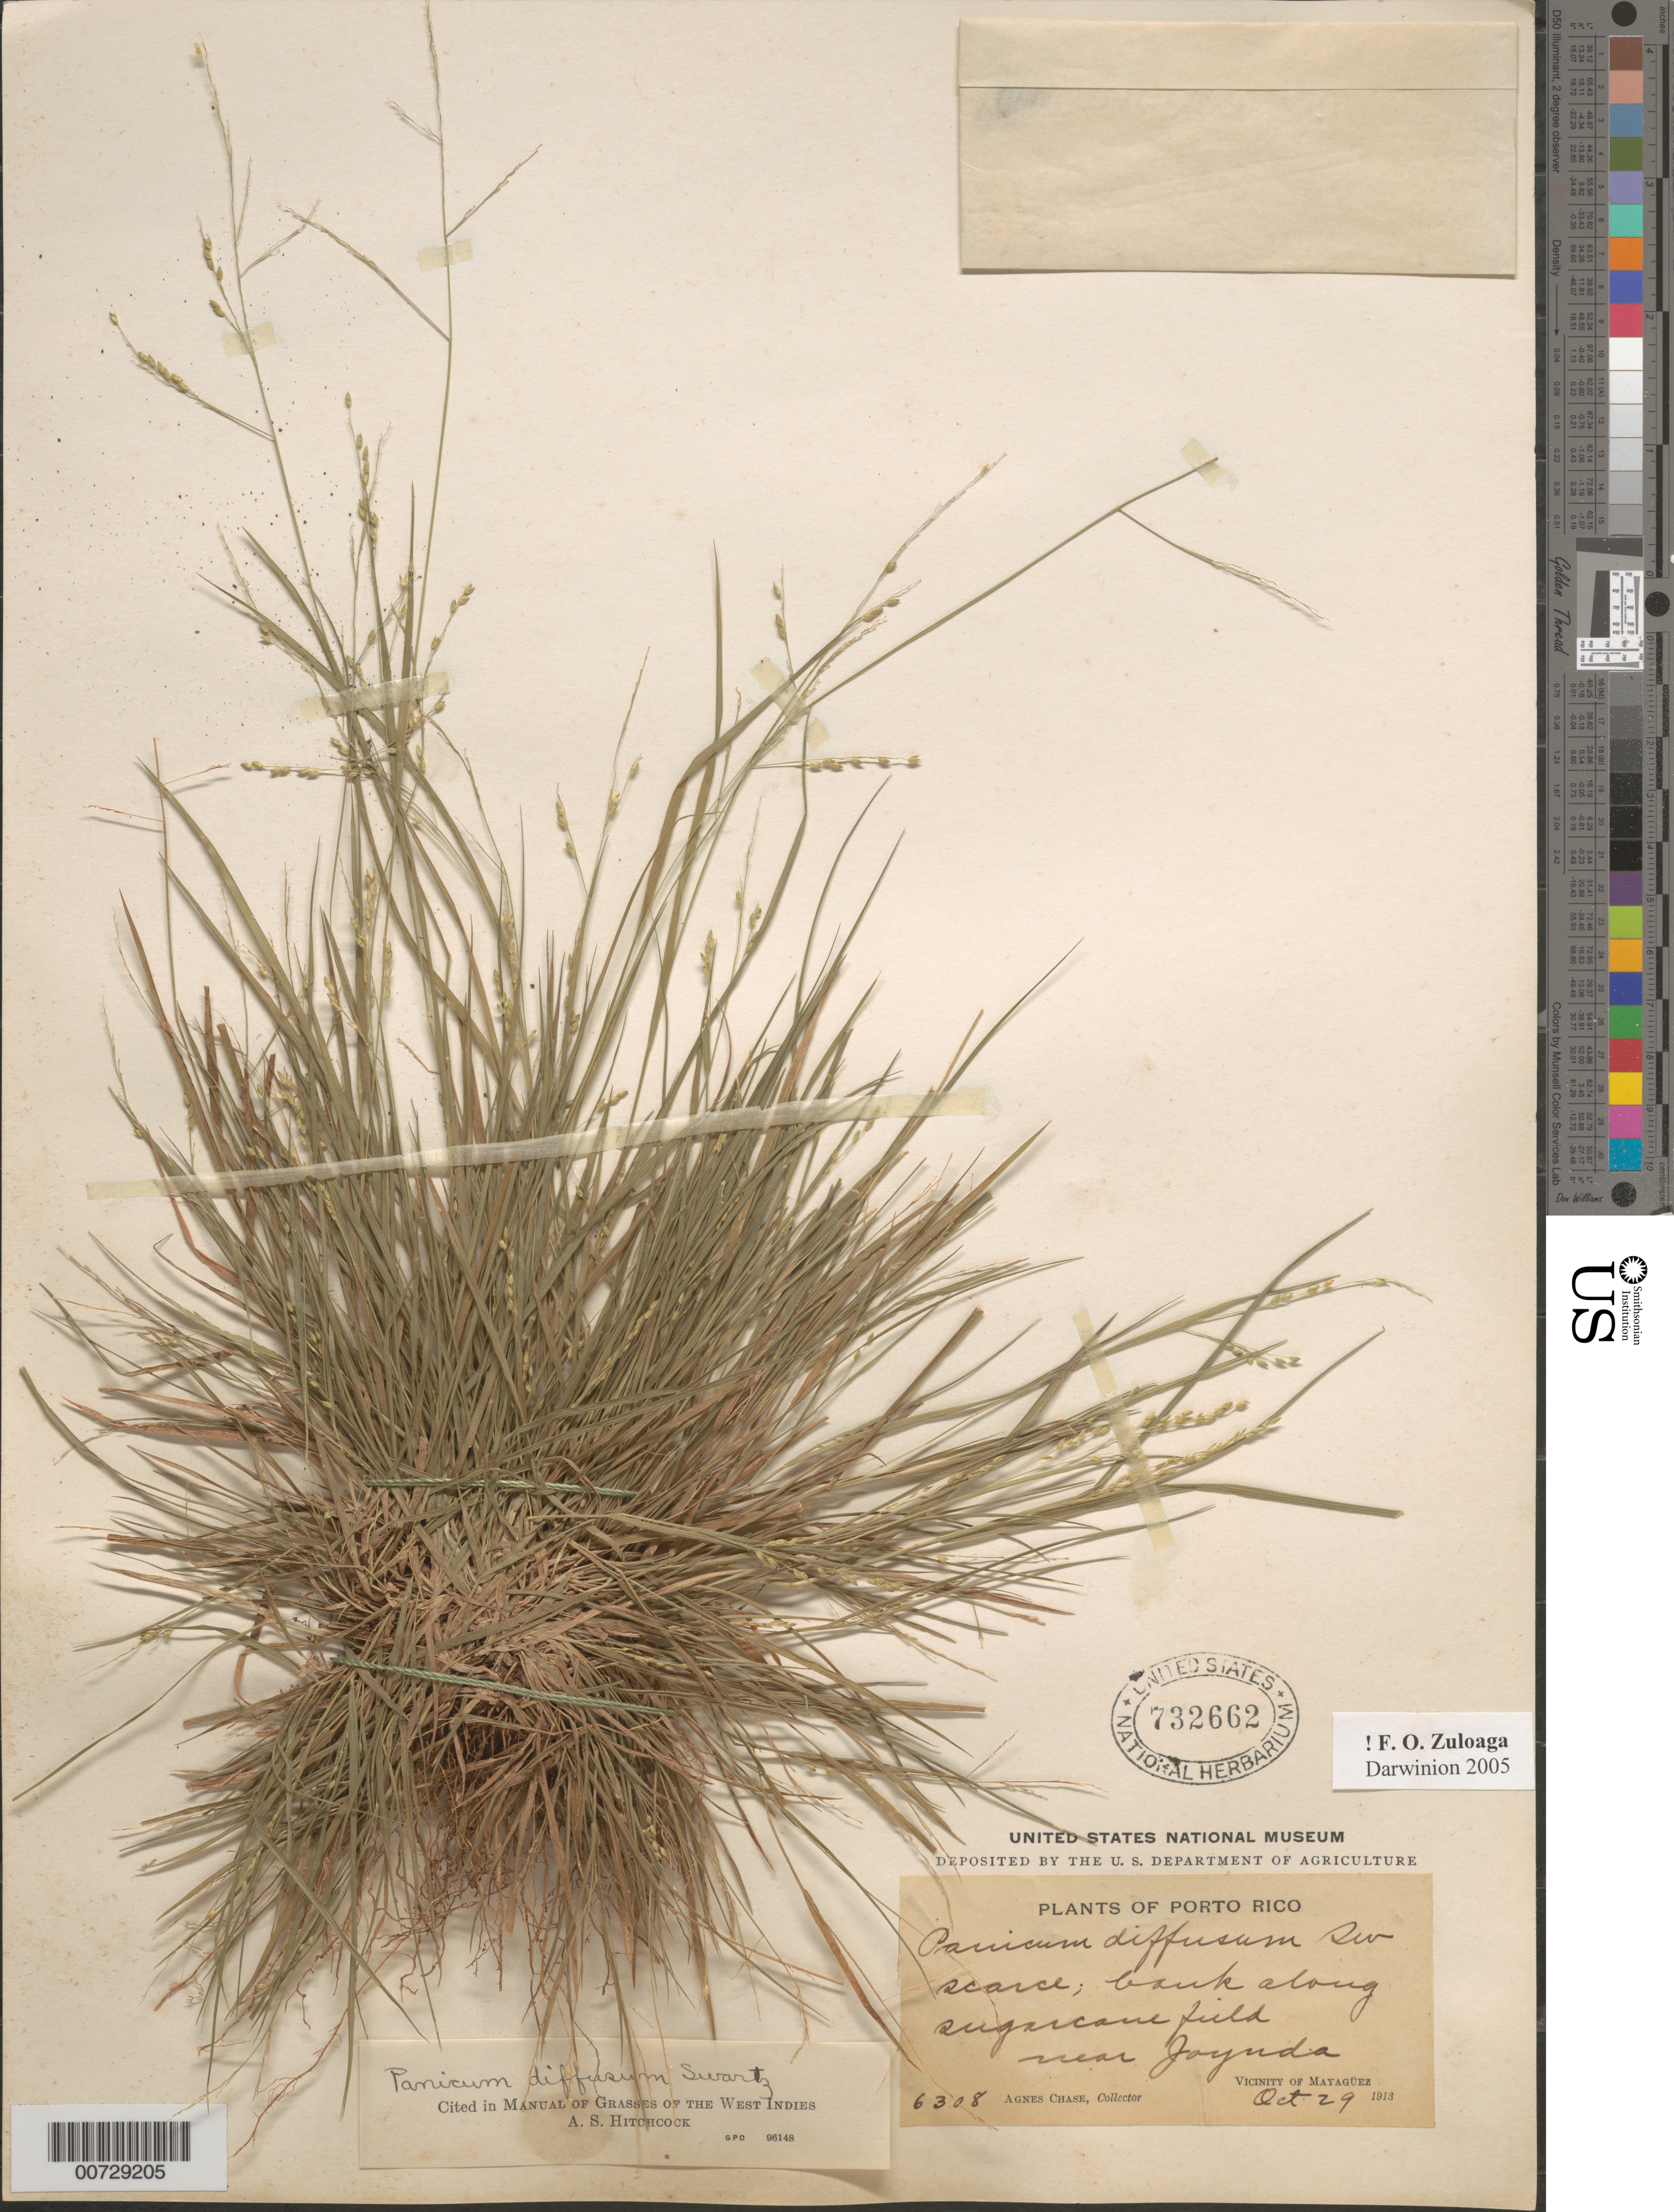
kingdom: Plantae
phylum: Tracheophyta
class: Liliopsida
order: Poales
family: Poaceae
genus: Panicum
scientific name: Panicum diffusum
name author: Sw.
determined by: Hitchcock, Albert S.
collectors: A. Chase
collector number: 6308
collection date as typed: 29 Oct 1913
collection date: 1913-10-29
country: Puerto Rico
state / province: Mayagüez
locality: Joyuda, near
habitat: Bank along sugarcane field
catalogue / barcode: US 732662